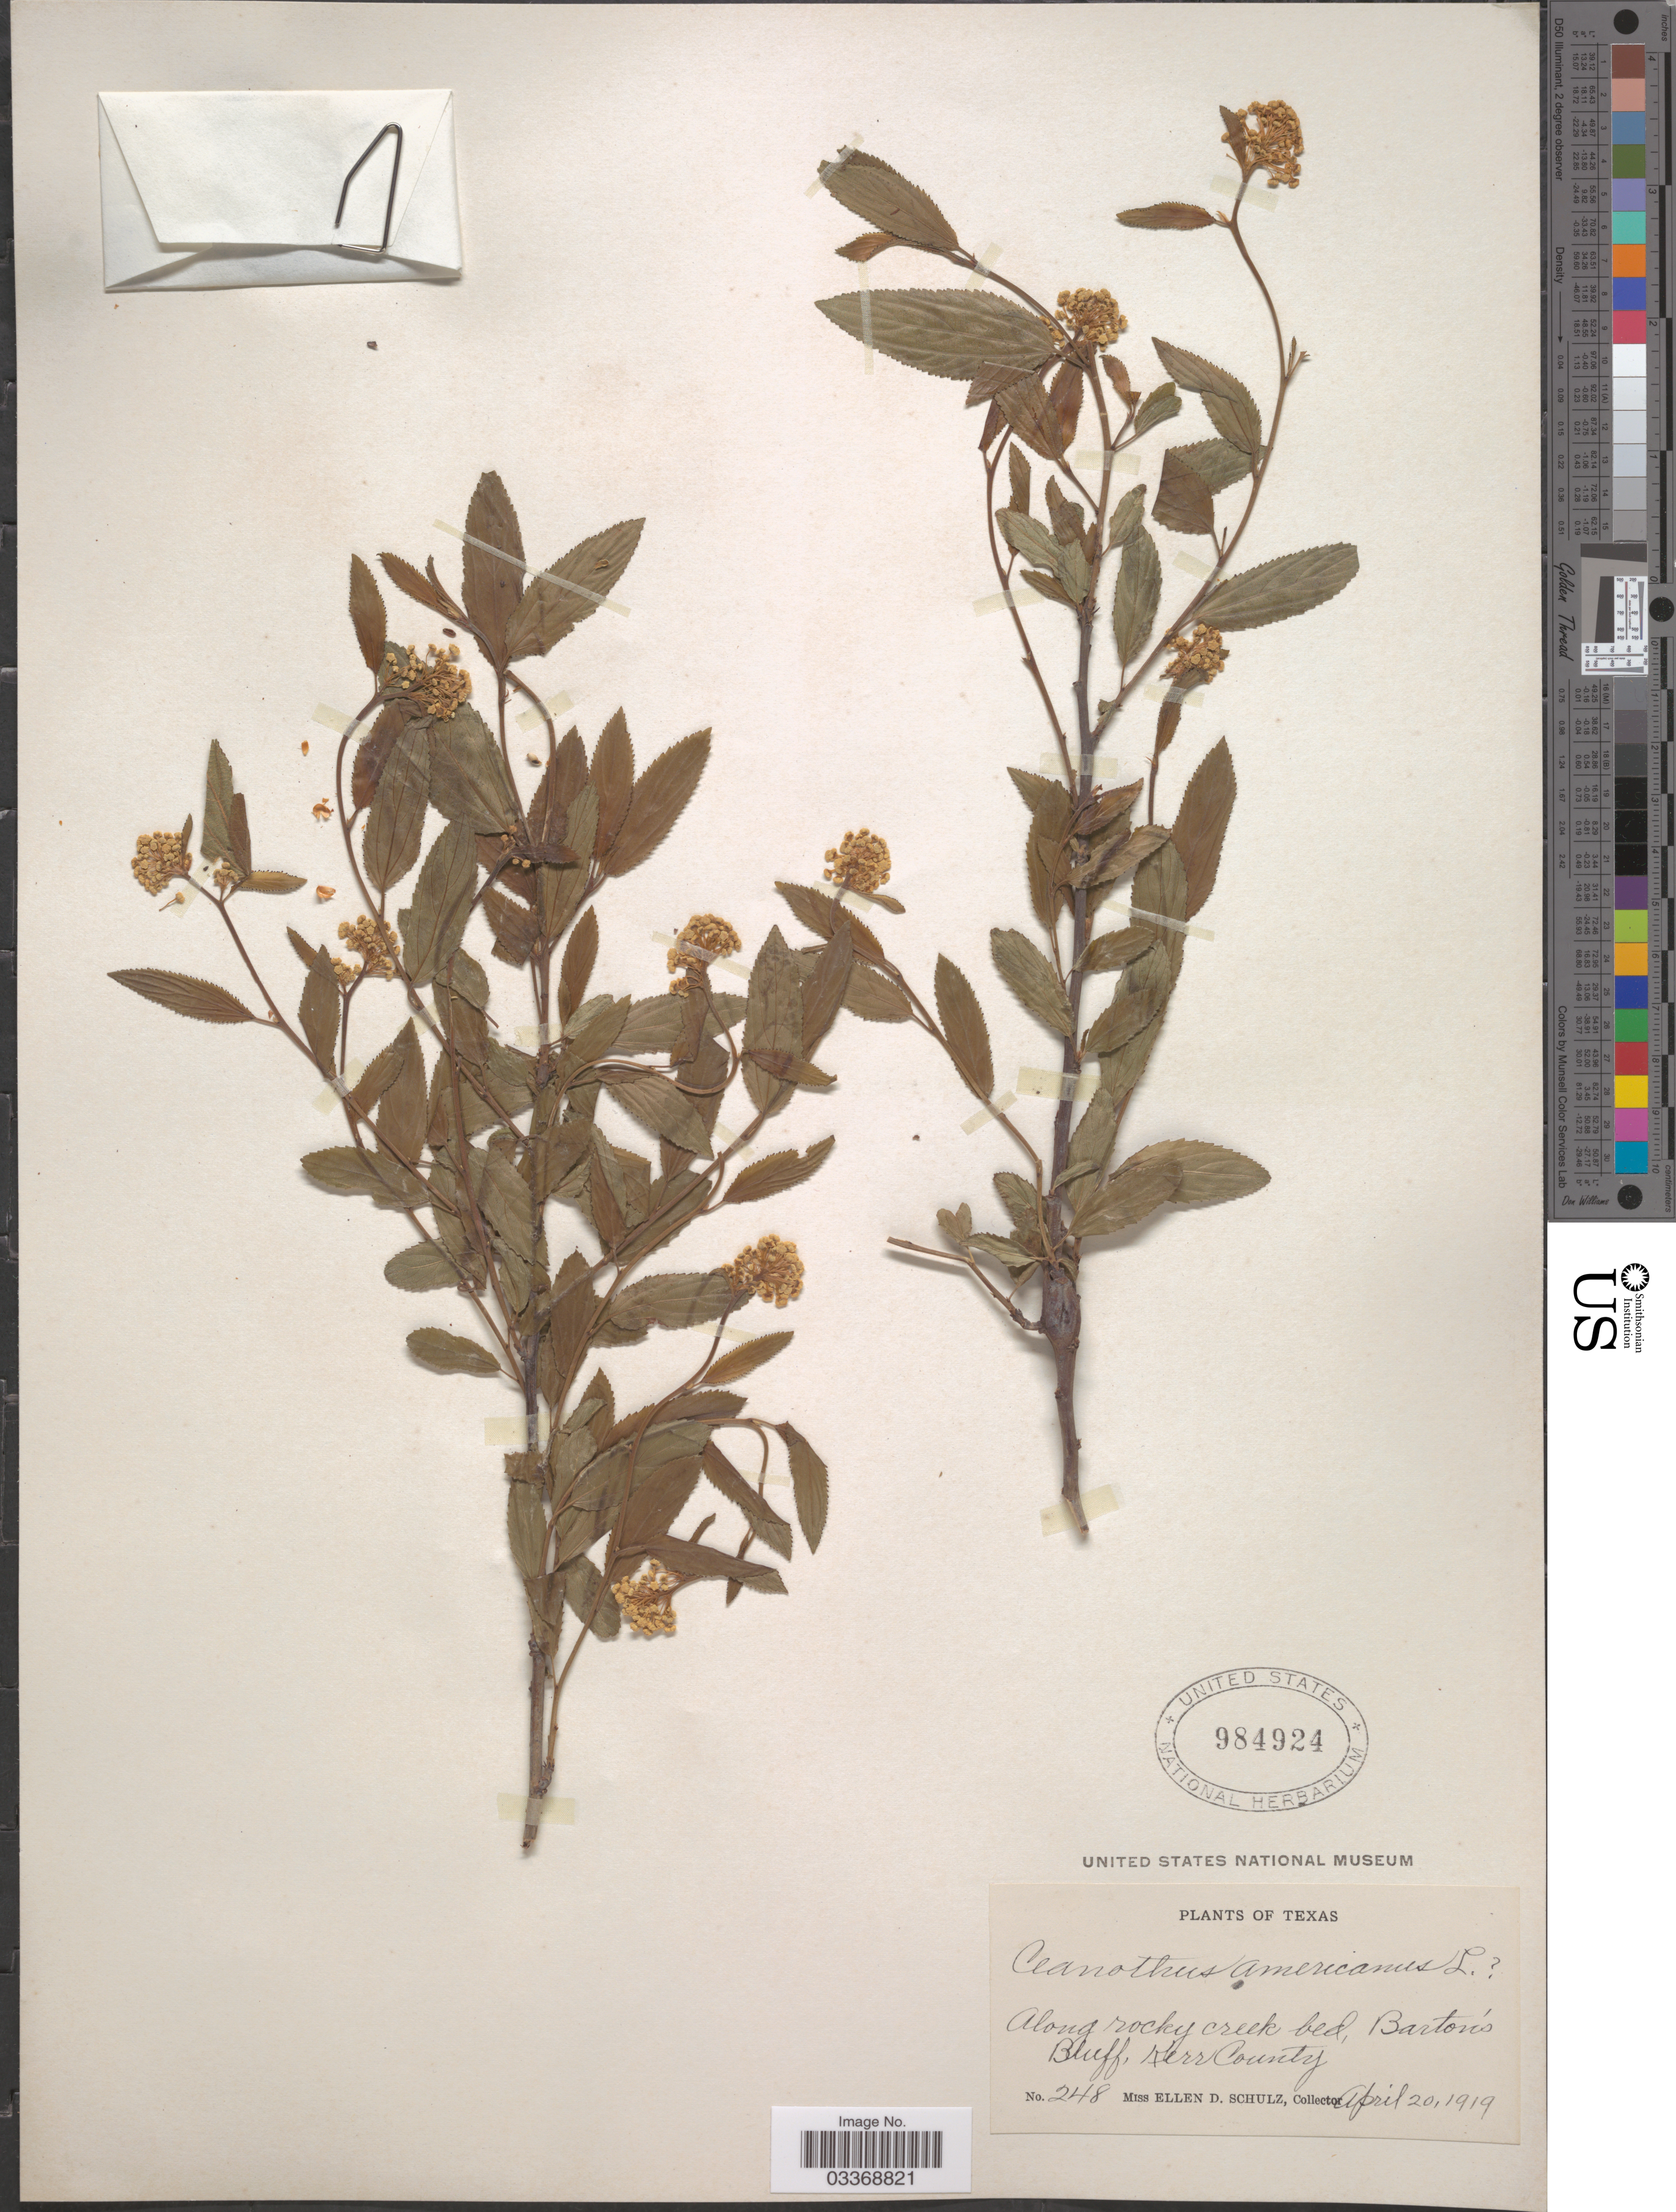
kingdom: Plantae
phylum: Tracheophyta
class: Magnoliopsida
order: Rosales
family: Rhamnaceae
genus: Ceanothus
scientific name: Ceanothus americanus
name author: L.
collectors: E. D. Schulz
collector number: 248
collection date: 1919-04-20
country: United States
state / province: Texas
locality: Barton's Bluff, Kerr County.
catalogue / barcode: US 984924